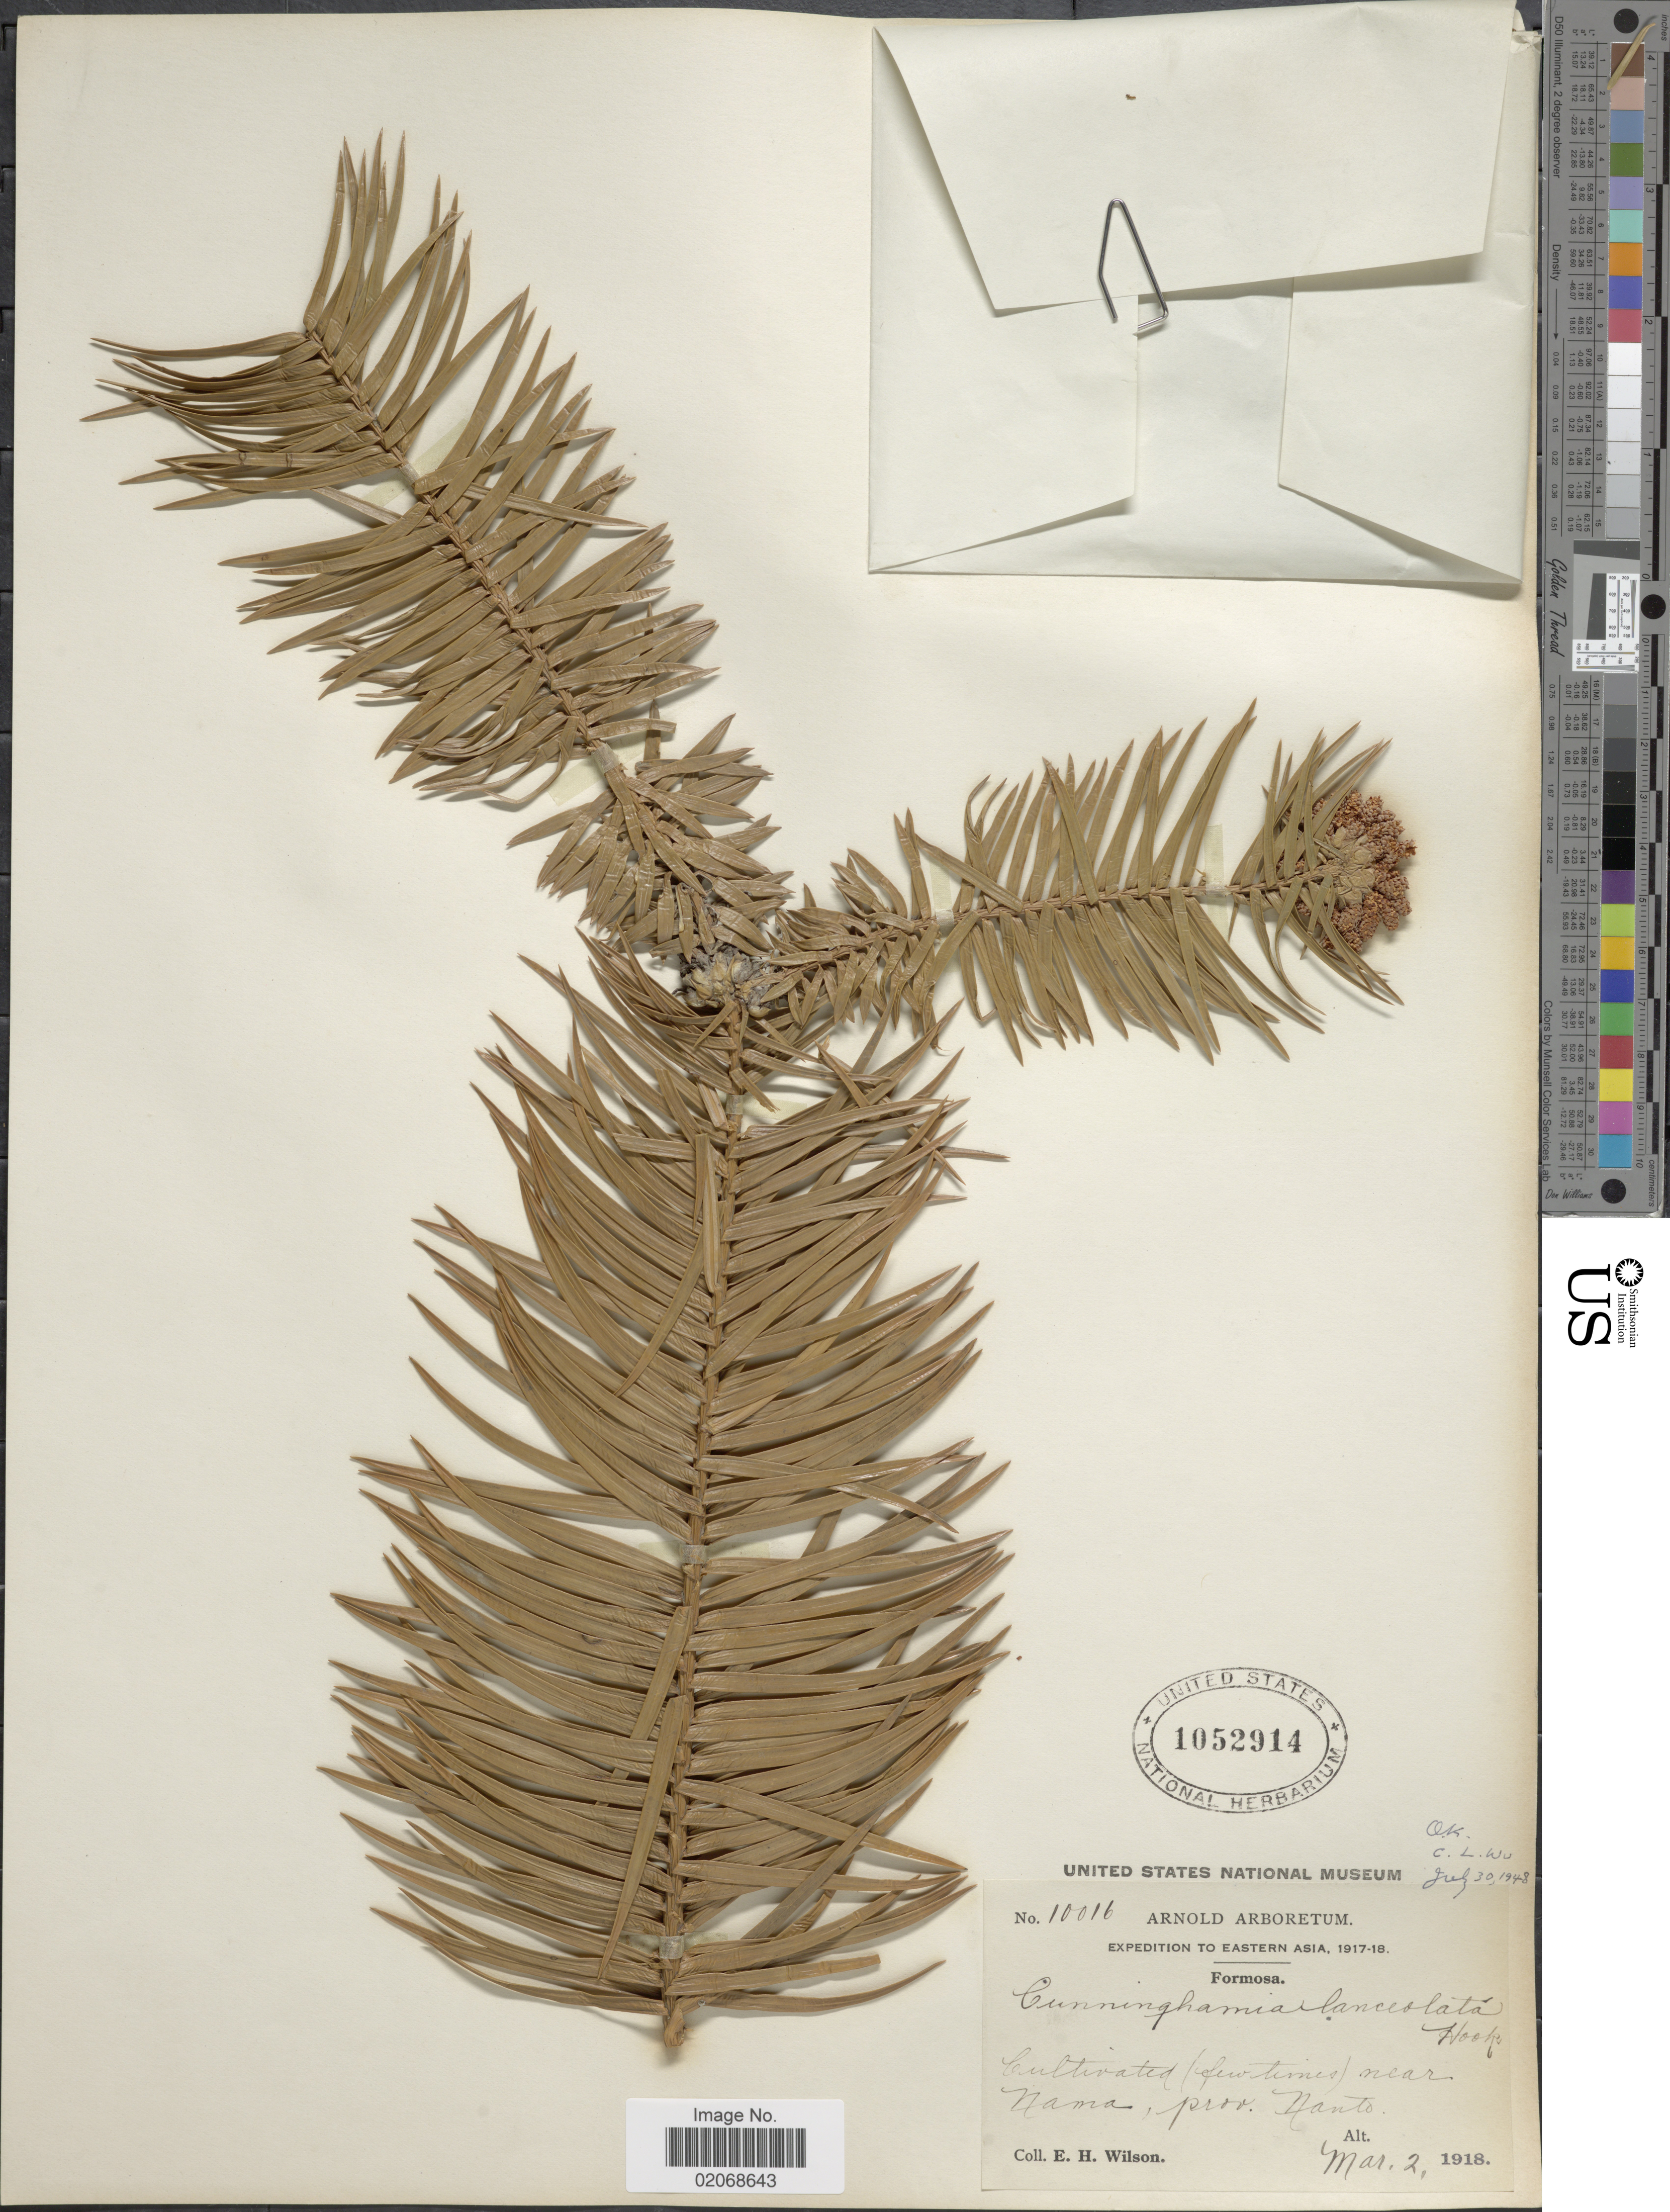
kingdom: Plantae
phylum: Tracheophyta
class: Pinopsida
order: Pinales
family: Cupressaceae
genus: Cunninghamia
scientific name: Cunninghamia lanceolata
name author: (Lamb.) Hook.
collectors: E. Wilson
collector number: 10016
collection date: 1918-03-02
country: Taiwan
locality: Eastern Asia, near Nama, Prov. Nanto, Formosa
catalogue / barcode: US 1052914